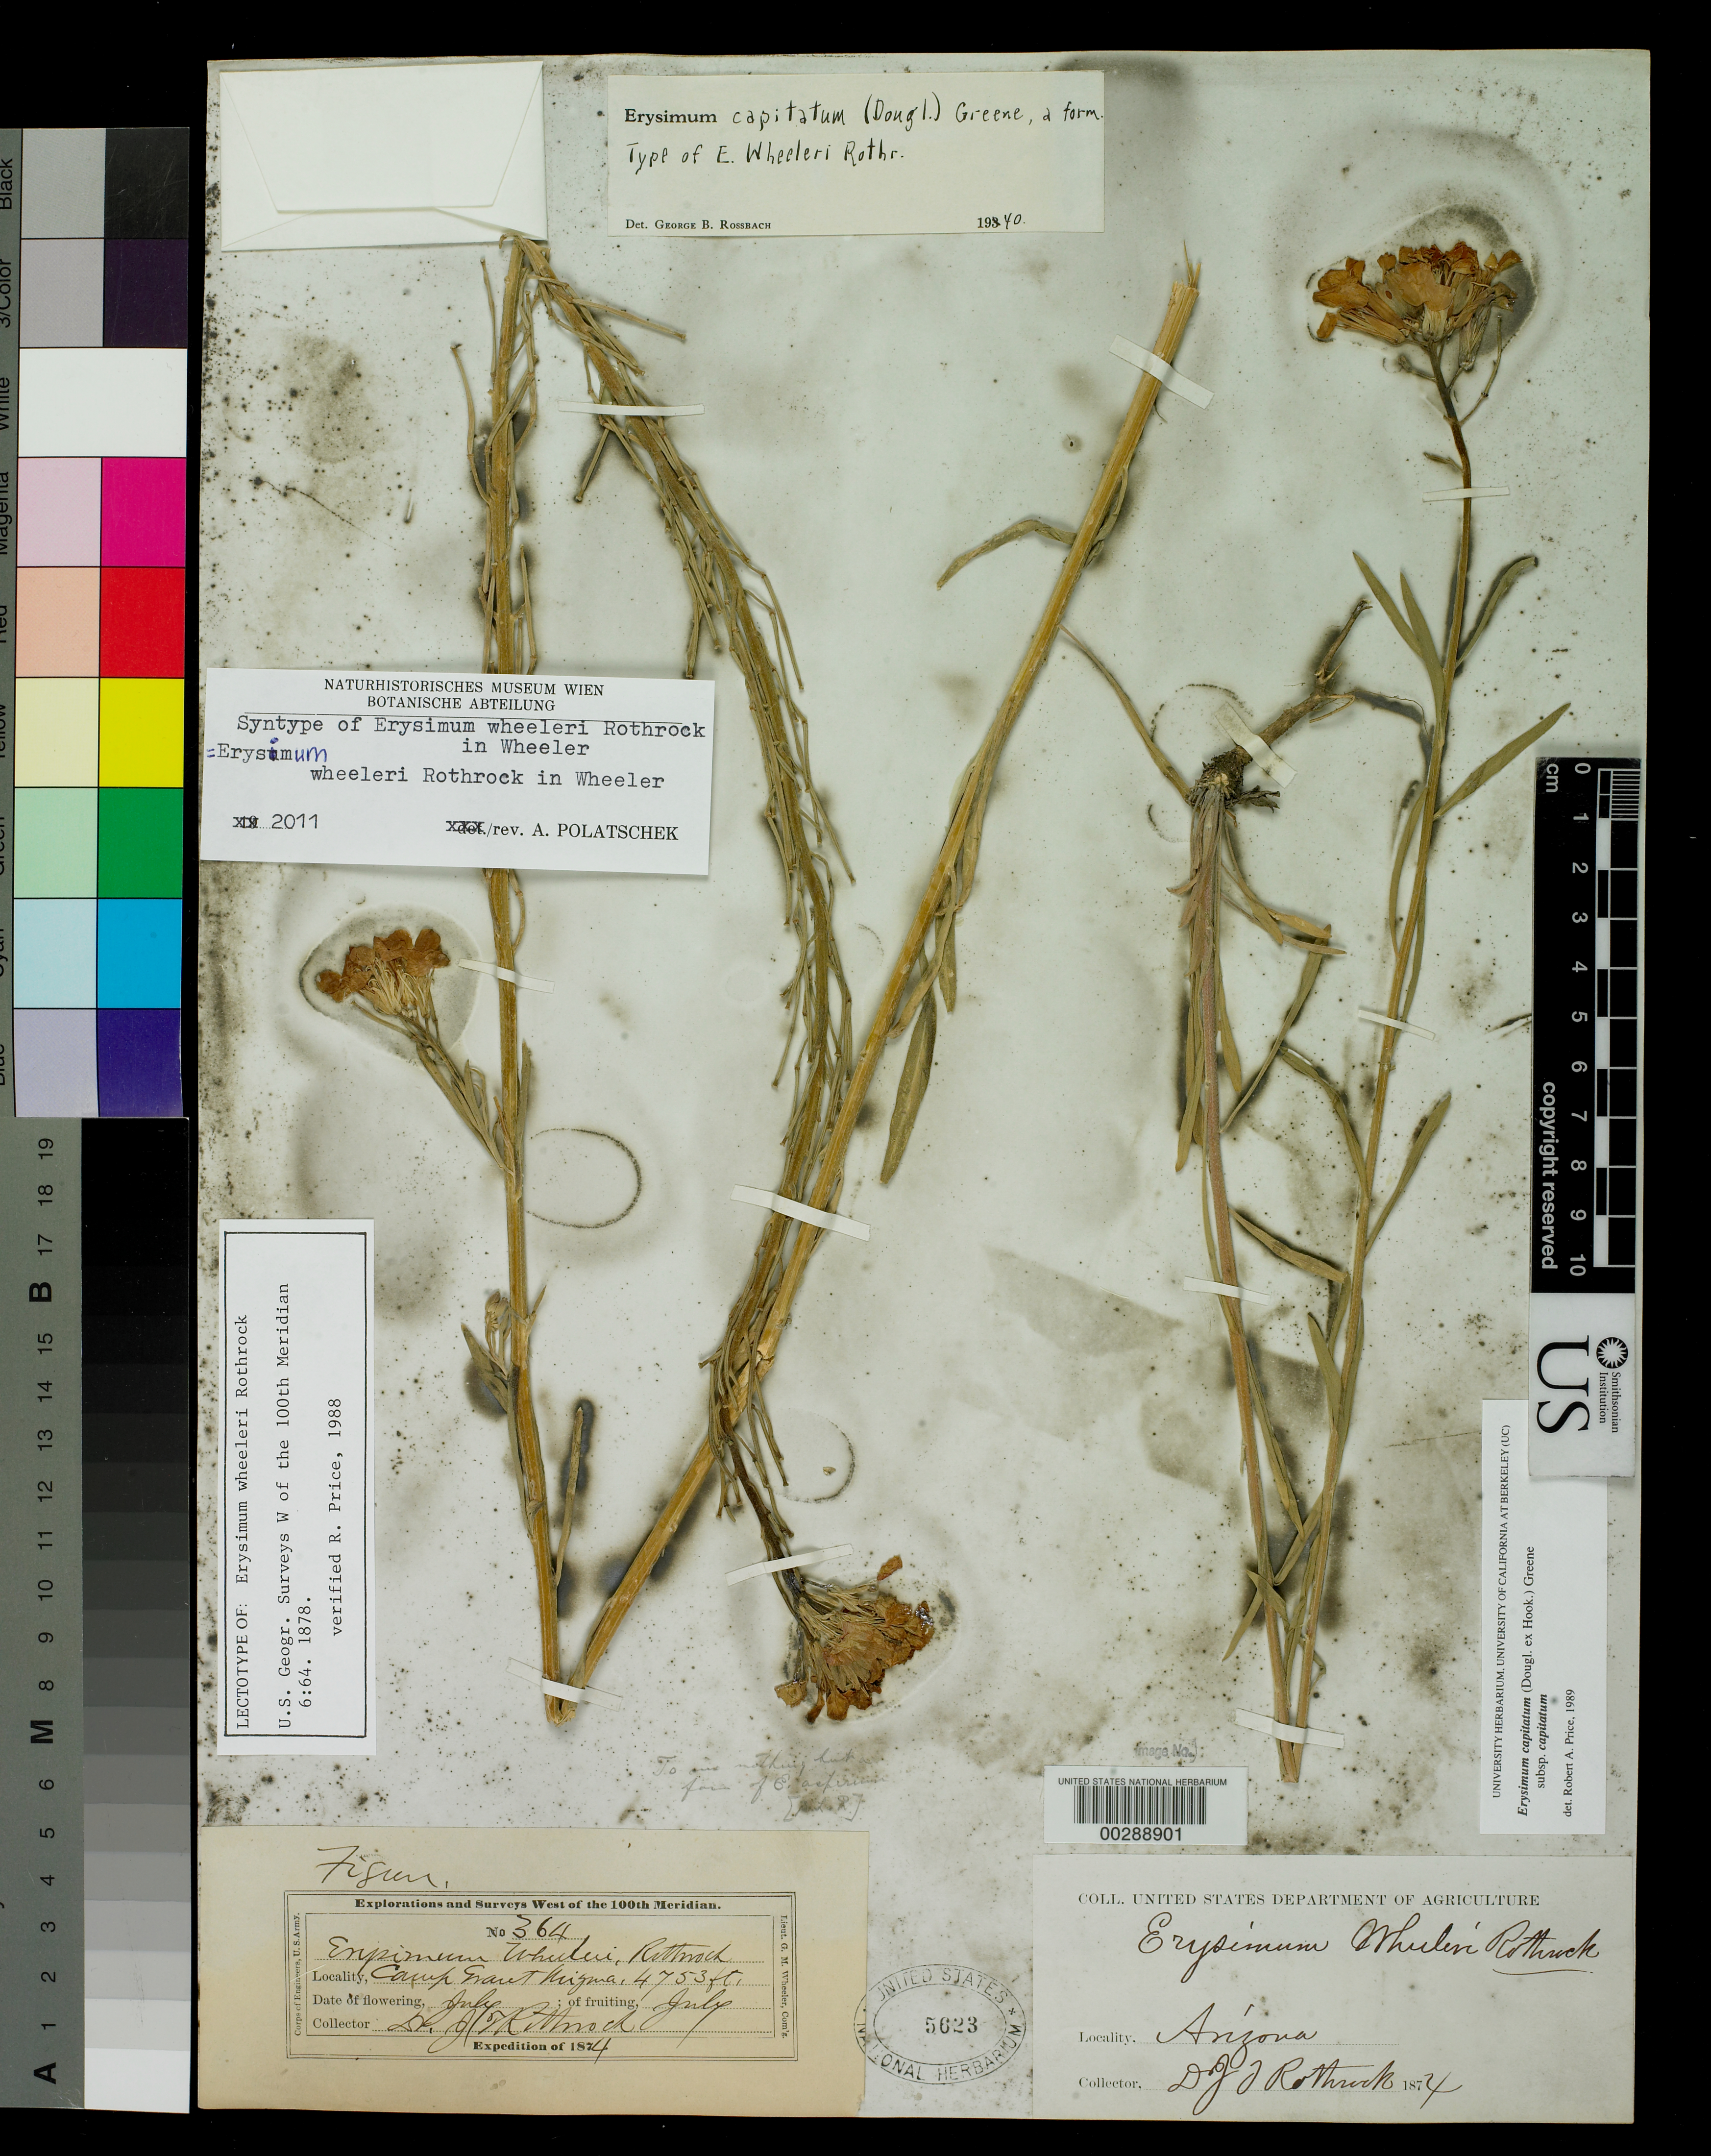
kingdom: Plantae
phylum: Tracheophyta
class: Magnoliopsida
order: Brassicales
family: Brassicaceae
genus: Erysimum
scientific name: Erysimum wheeleri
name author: Rothr.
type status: Syntype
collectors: J. T. Rothrock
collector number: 364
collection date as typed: Jul 1874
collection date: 1874-07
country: United States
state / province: Arizona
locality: Camp Grant.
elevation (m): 1449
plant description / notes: Specimen annotated by R. Price in 1989 as a lectotype w/o reference to place of lectotypification.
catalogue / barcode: US 5623